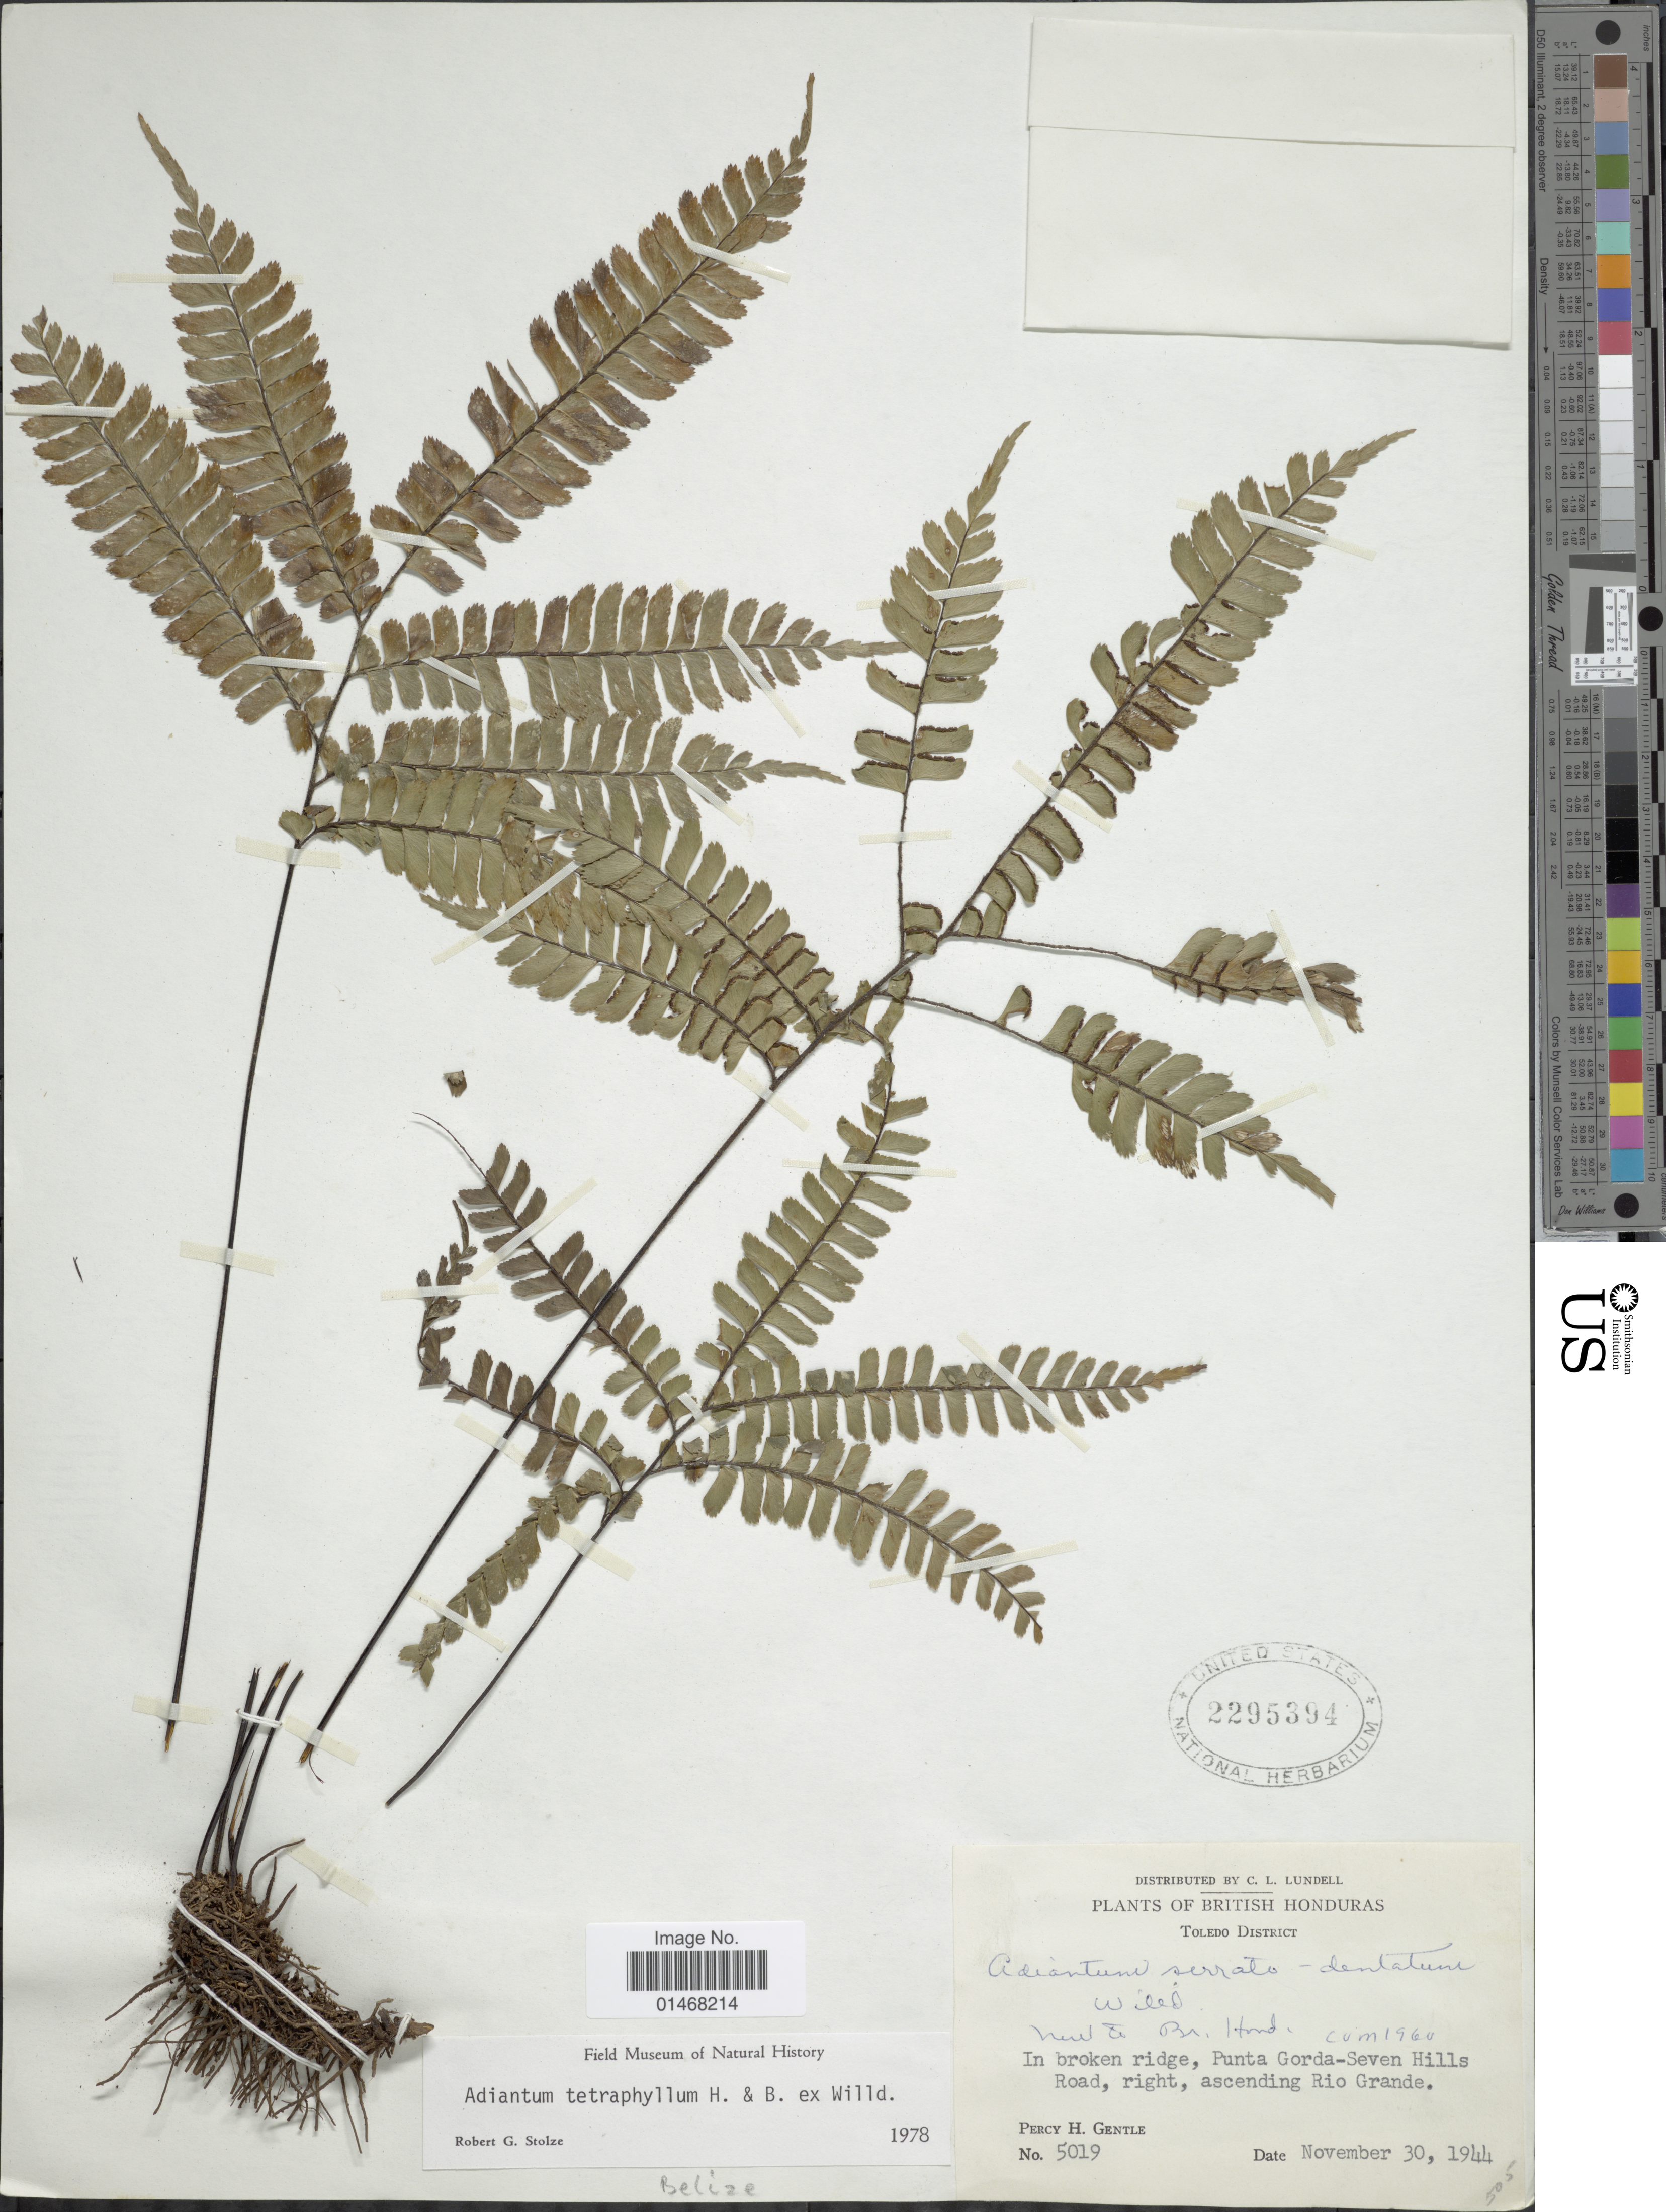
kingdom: Plantae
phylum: Tracheophyta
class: Polypodiopsida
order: Polypodiales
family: Pteridaceae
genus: Adiantum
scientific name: Adiantum tetraphyllum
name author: Humb. & Bonpl. ex Willd.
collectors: P. H. Gentle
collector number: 5019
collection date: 1944-11-30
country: Belize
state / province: Toledo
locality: British Honduras, Toledo District, In broken ridge, Punta Gorda-Seven Hills Road, right, ascending Rio Grande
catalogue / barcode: US 2295394